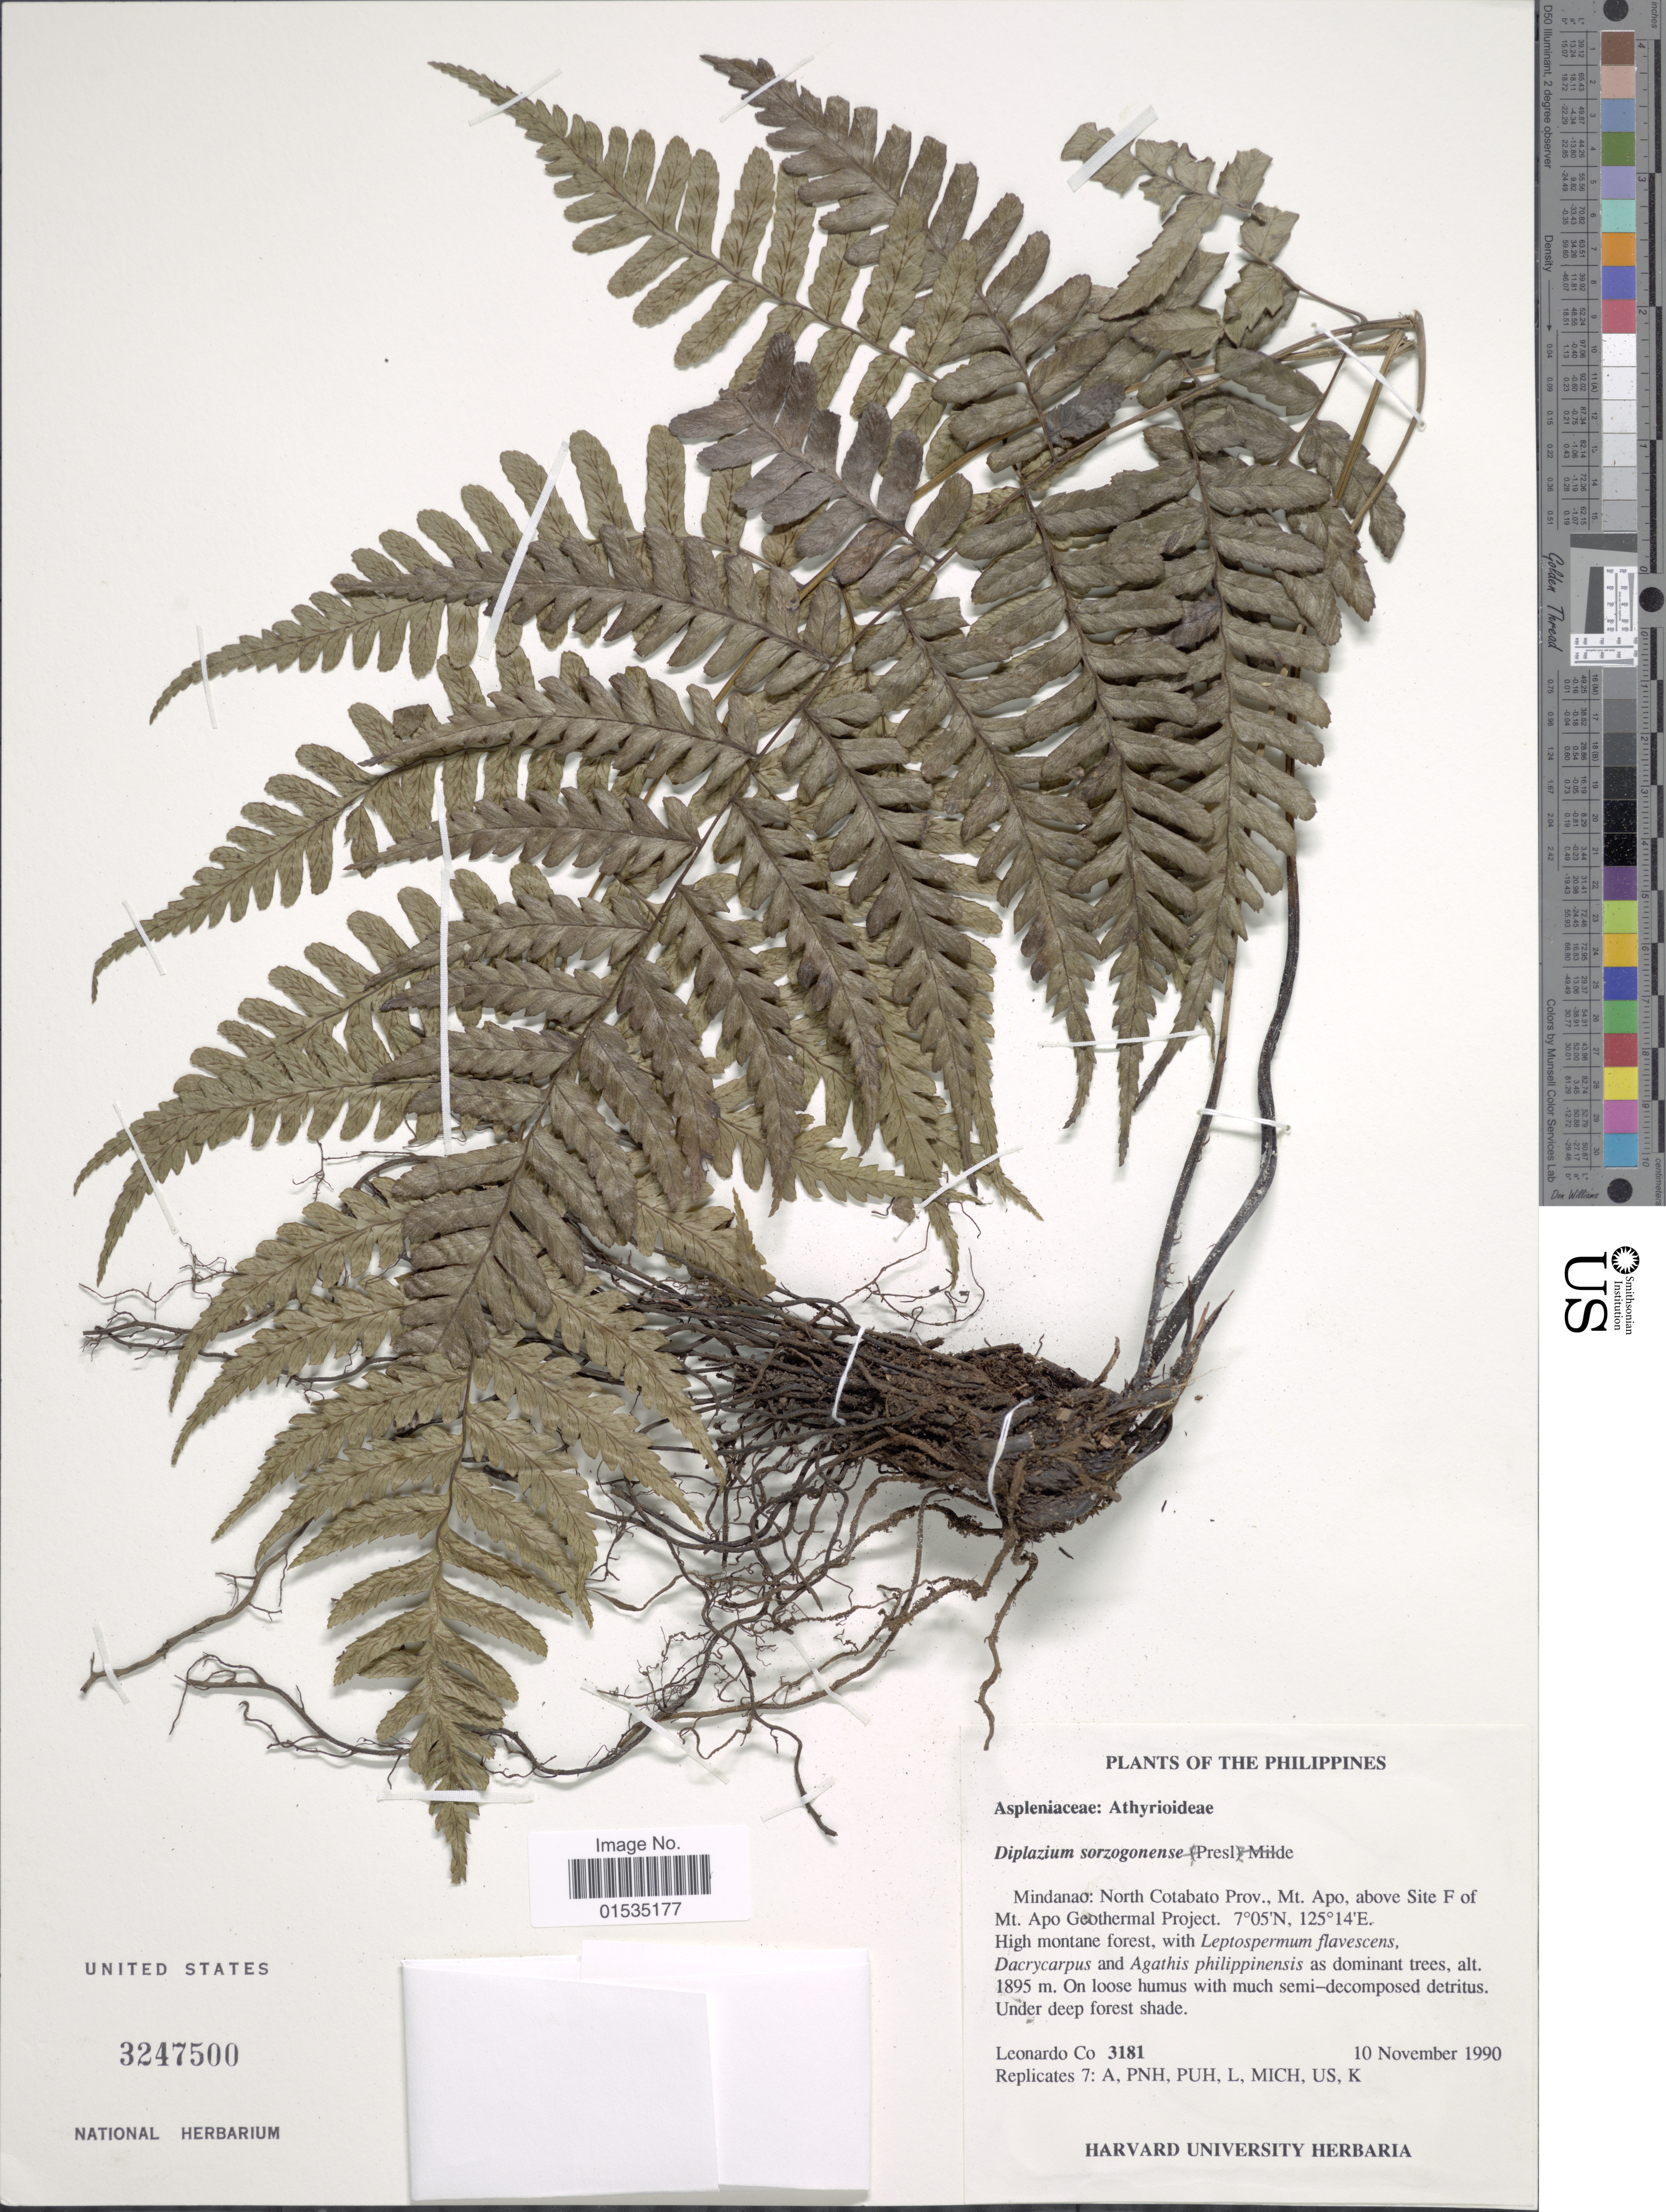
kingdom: Plantae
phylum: Tracheophyta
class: Polypodiopsida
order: Polypodiales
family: Athyriaceae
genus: Diplazium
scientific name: Diplazium sorzogonense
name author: (C. Presl) C. Presl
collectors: L. Co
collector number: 3181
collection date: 1990-11-10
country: Philippines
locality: Mindanao, North Cotabato Prov., Mt. Apo, above Site F of Mt. Apo Geothermal Project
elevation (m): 1895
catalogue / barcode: US 3247500